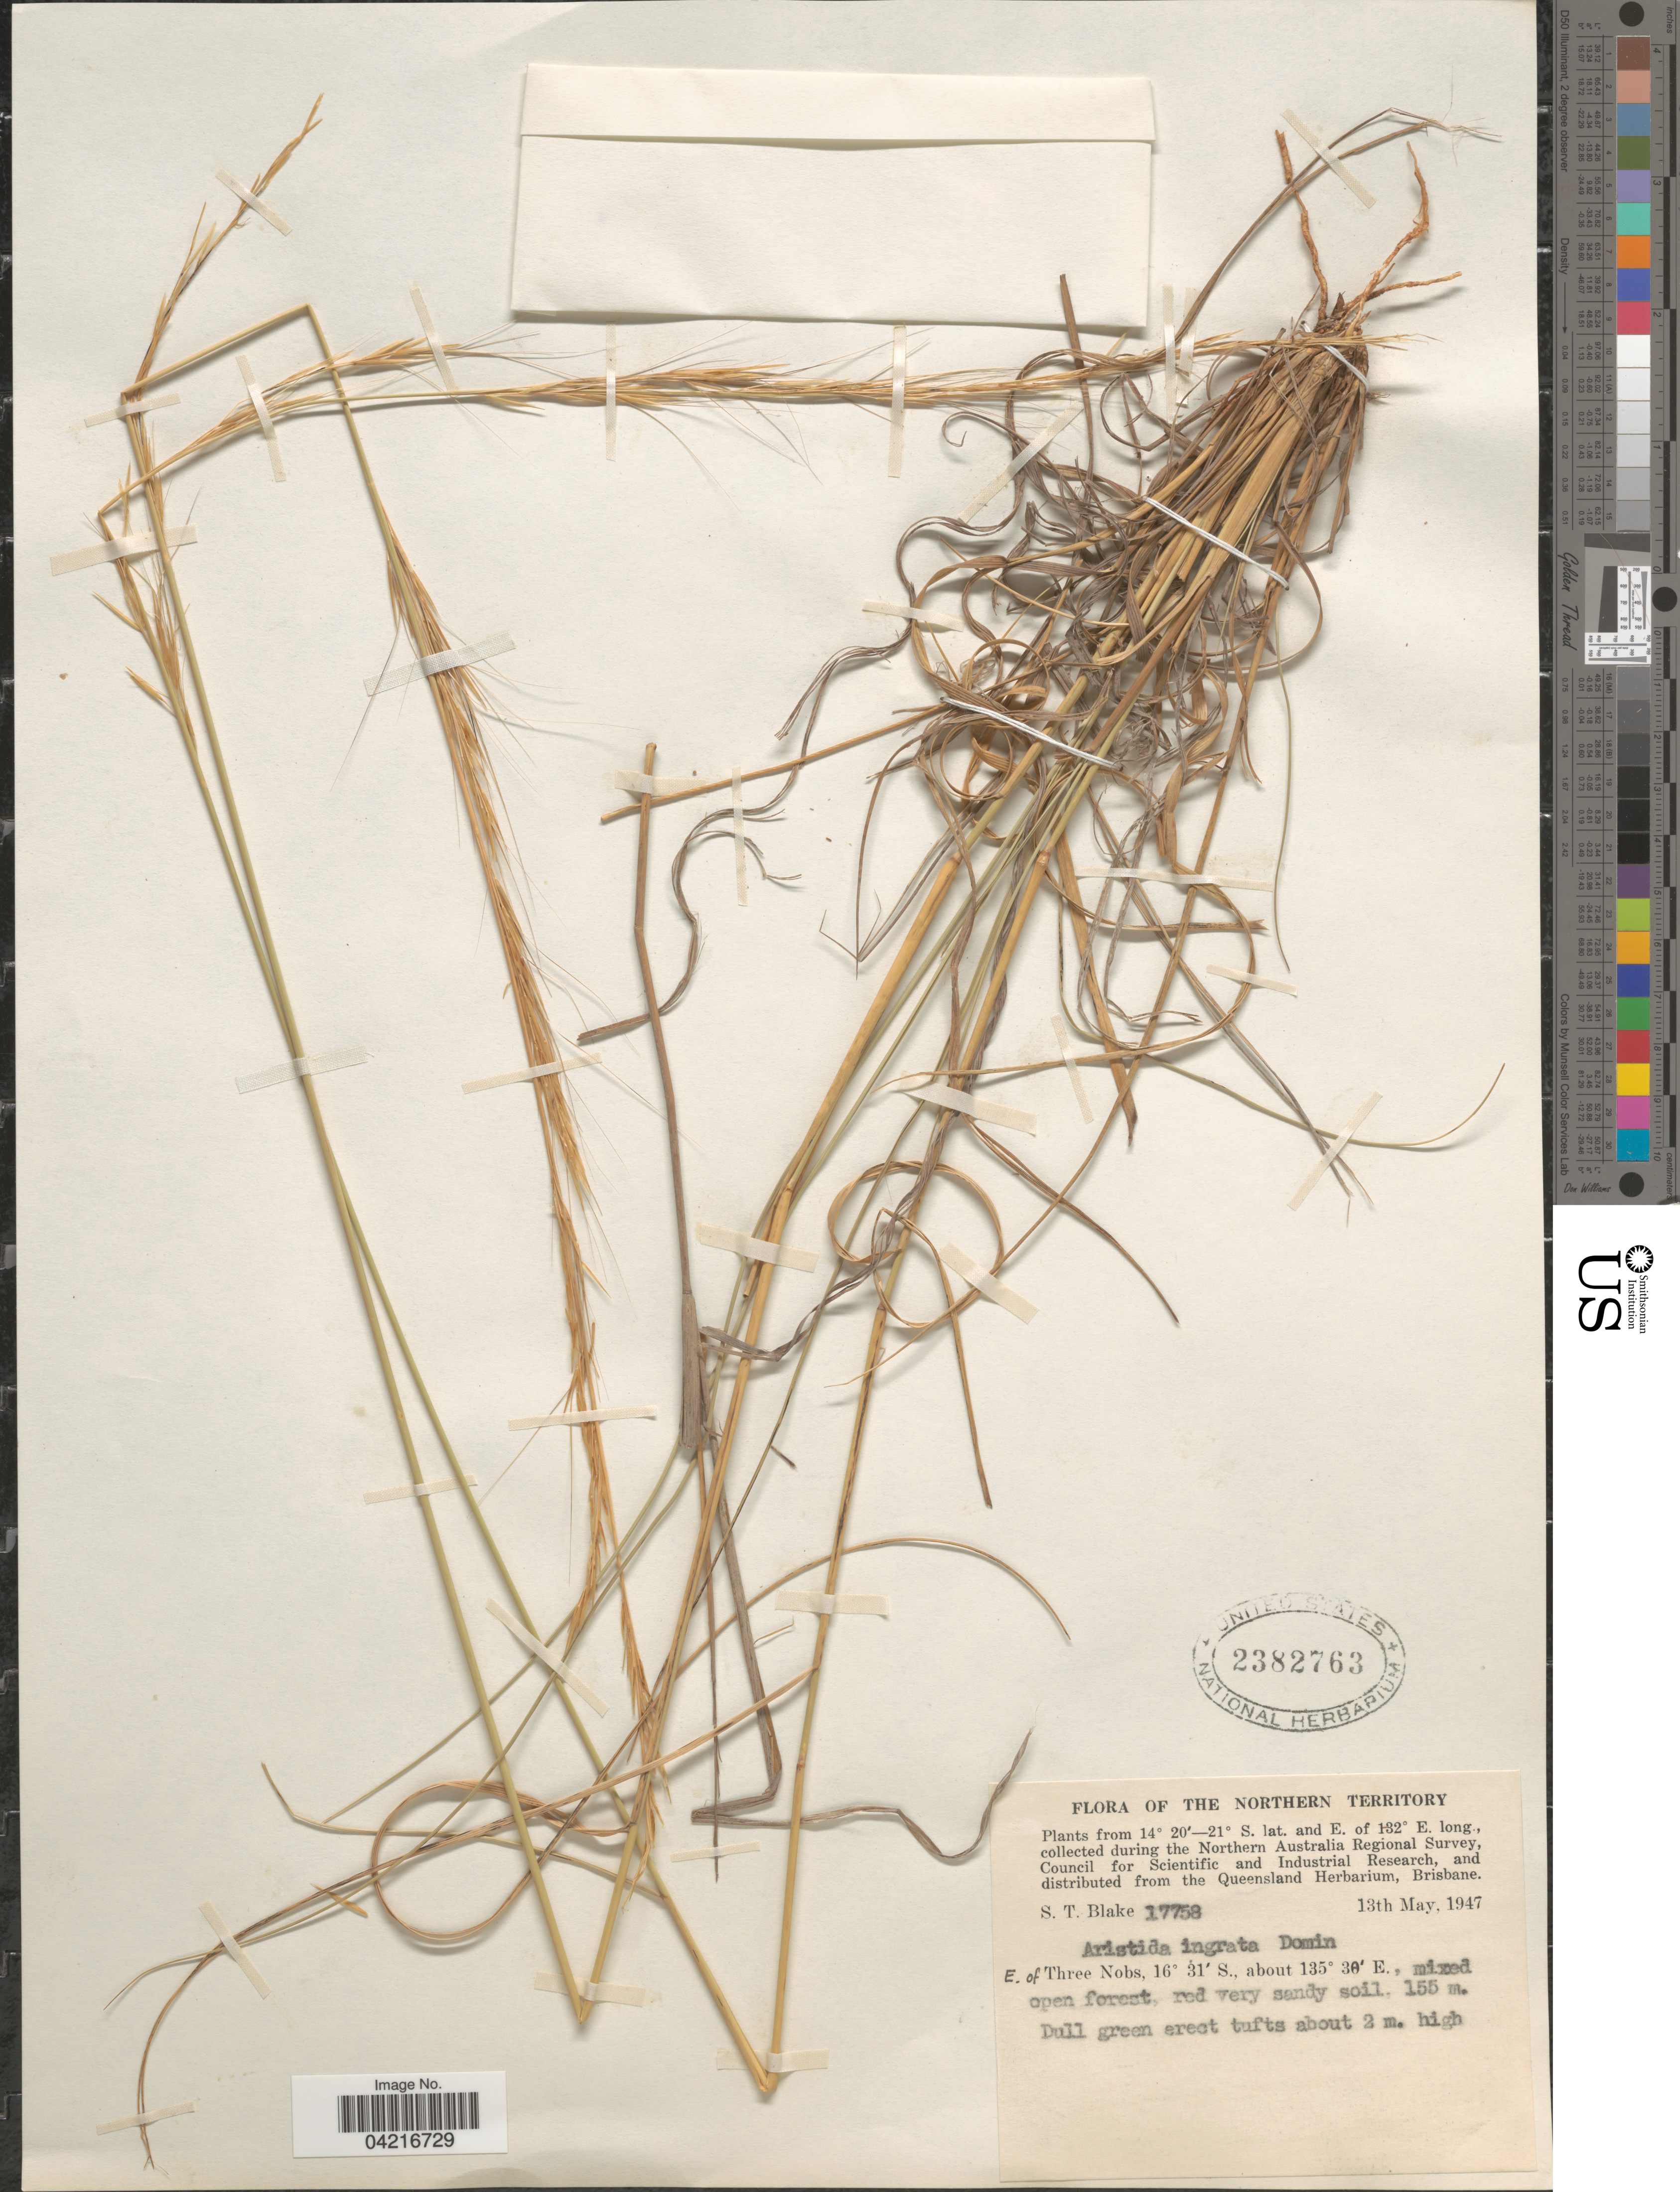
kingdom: Plantae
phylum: Tracheophyta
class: Liliopsida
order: Poales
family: Poaceae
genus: Aristida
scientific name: Aristida ingrata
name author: Domin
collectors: S. T. Blake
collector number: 17758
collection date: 1947-05-13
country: Australia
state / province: Northern Territory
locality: The Northern Australia Regional Survey. E. of Three Nobs. Mixed open forest, red very sandy soil.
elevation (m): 155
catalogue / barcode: US 2382763